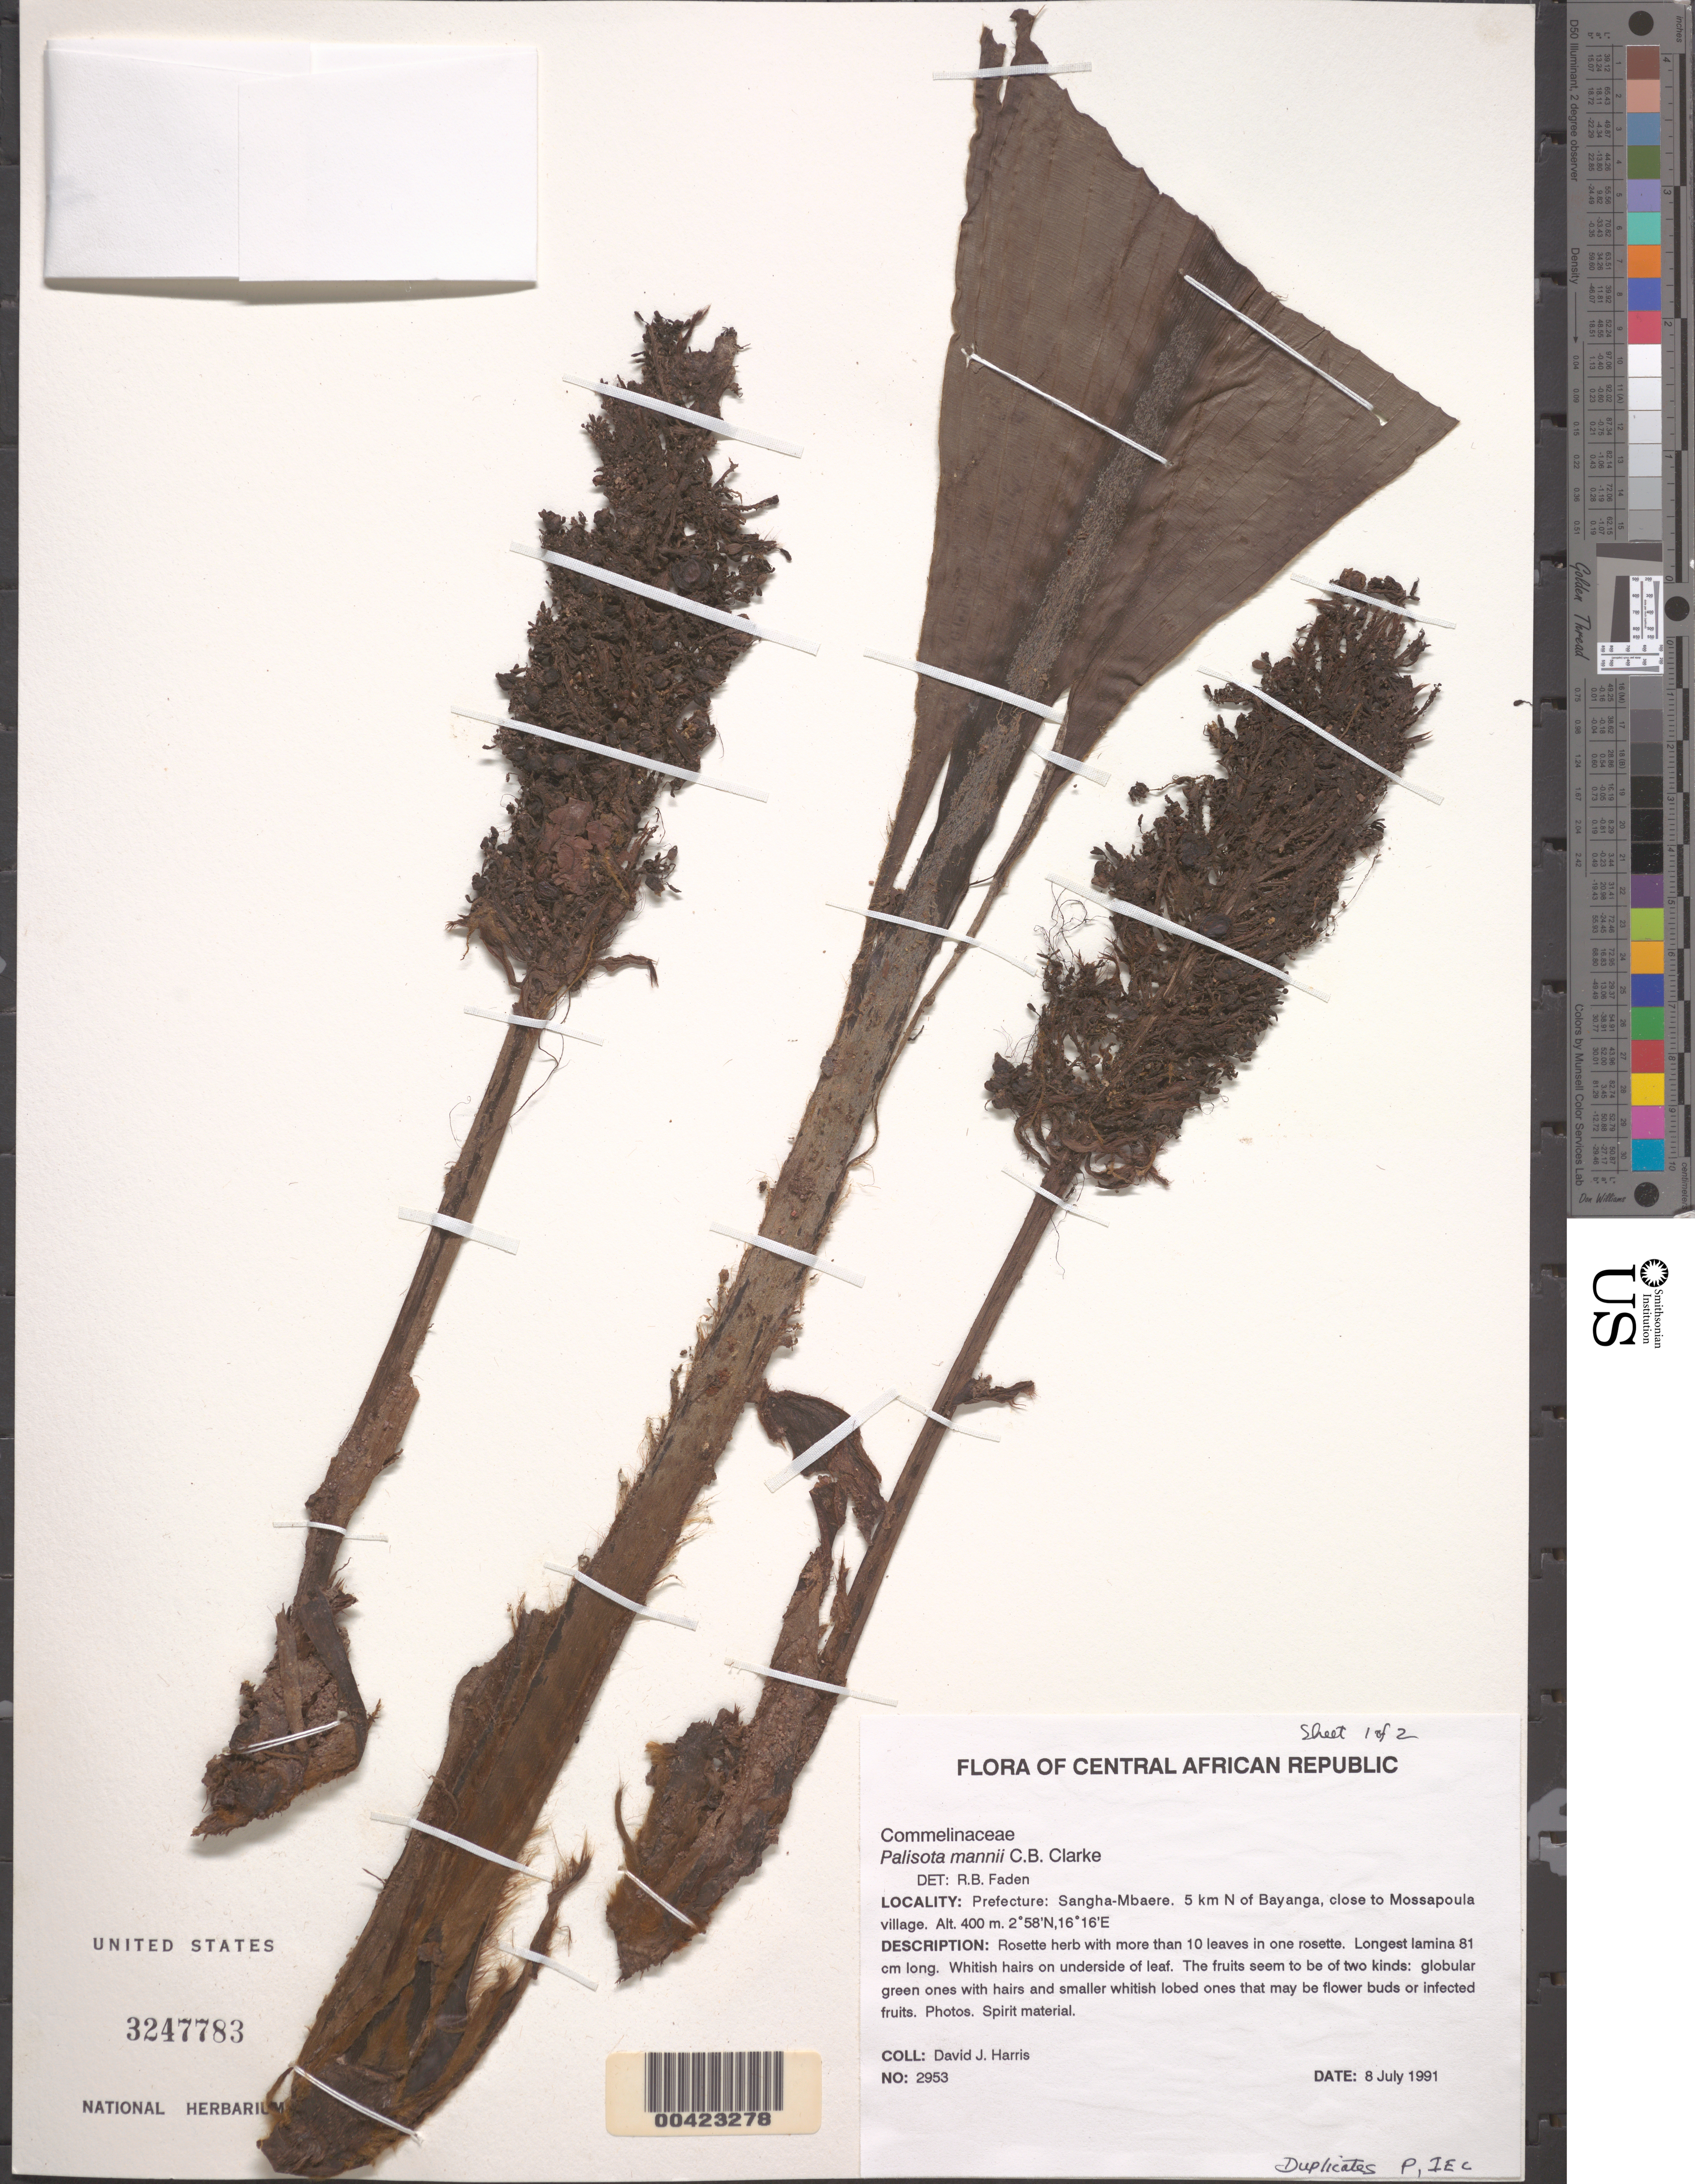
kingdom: Plantae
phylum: Tracheophyta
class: Liliopsida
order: Commelinales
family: Commelinaceae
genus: Palisota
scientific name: Palisota mannii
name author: C.B. Clarke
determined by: Faden, Robert B., (US), Smithsonian Institution - National Museum of Natural History (UNITED STATES)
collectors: D. J. Harris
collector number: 2953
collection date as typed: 08 Jul 1991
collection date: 1991-07-08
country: Central African Republic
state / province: Sangha-Mbaere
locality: Sangha-mbaere, N of Bayanga, close to Mossapoula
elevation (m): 400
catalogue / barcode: US 3247783